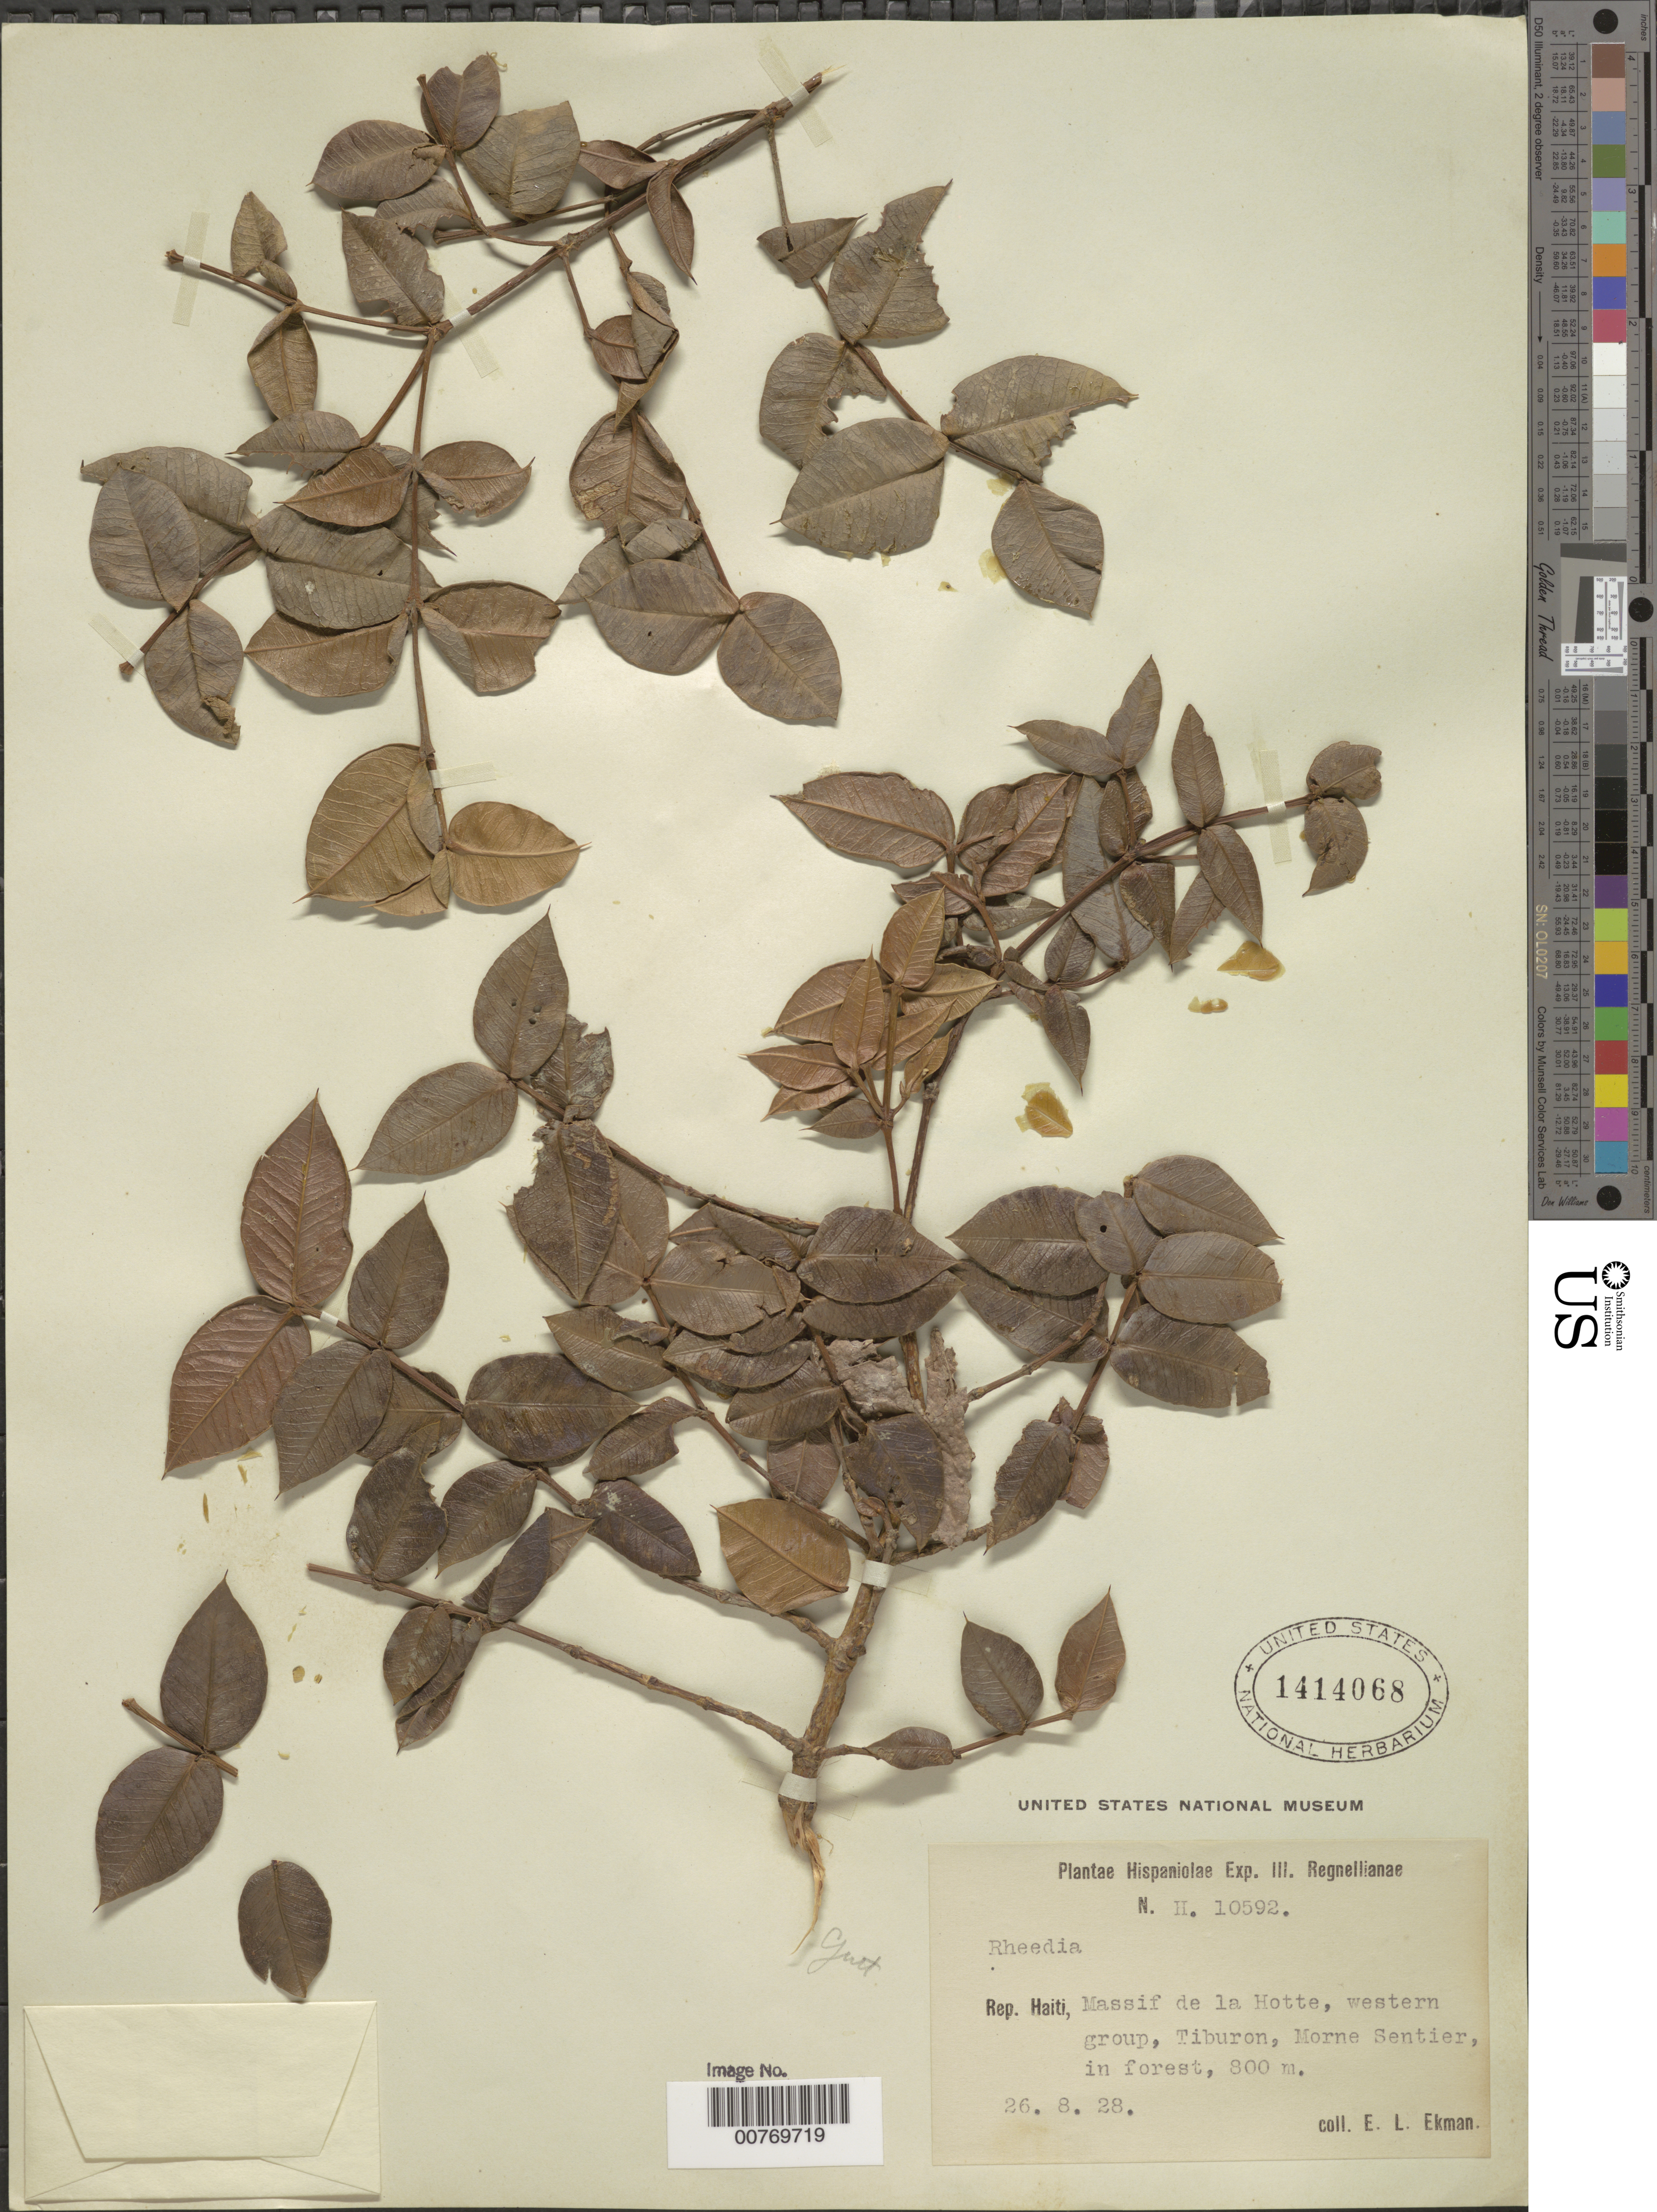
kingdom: Plantae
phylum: Tracheophyta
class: Magnoliopsida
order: Malpighiales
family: Clusiaceae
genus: Garcinia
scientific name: Garcinia sp.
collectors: E. L. Ekman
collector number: H 10592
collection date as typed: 26 Aug 1928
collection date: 1928-08-26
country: Haiti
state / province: Sud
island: Hispaniola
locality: Massif de la Hotte, western group, Tiburon, Morne Sentier.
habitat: Forest.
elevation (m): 800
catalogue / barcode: US 1414068